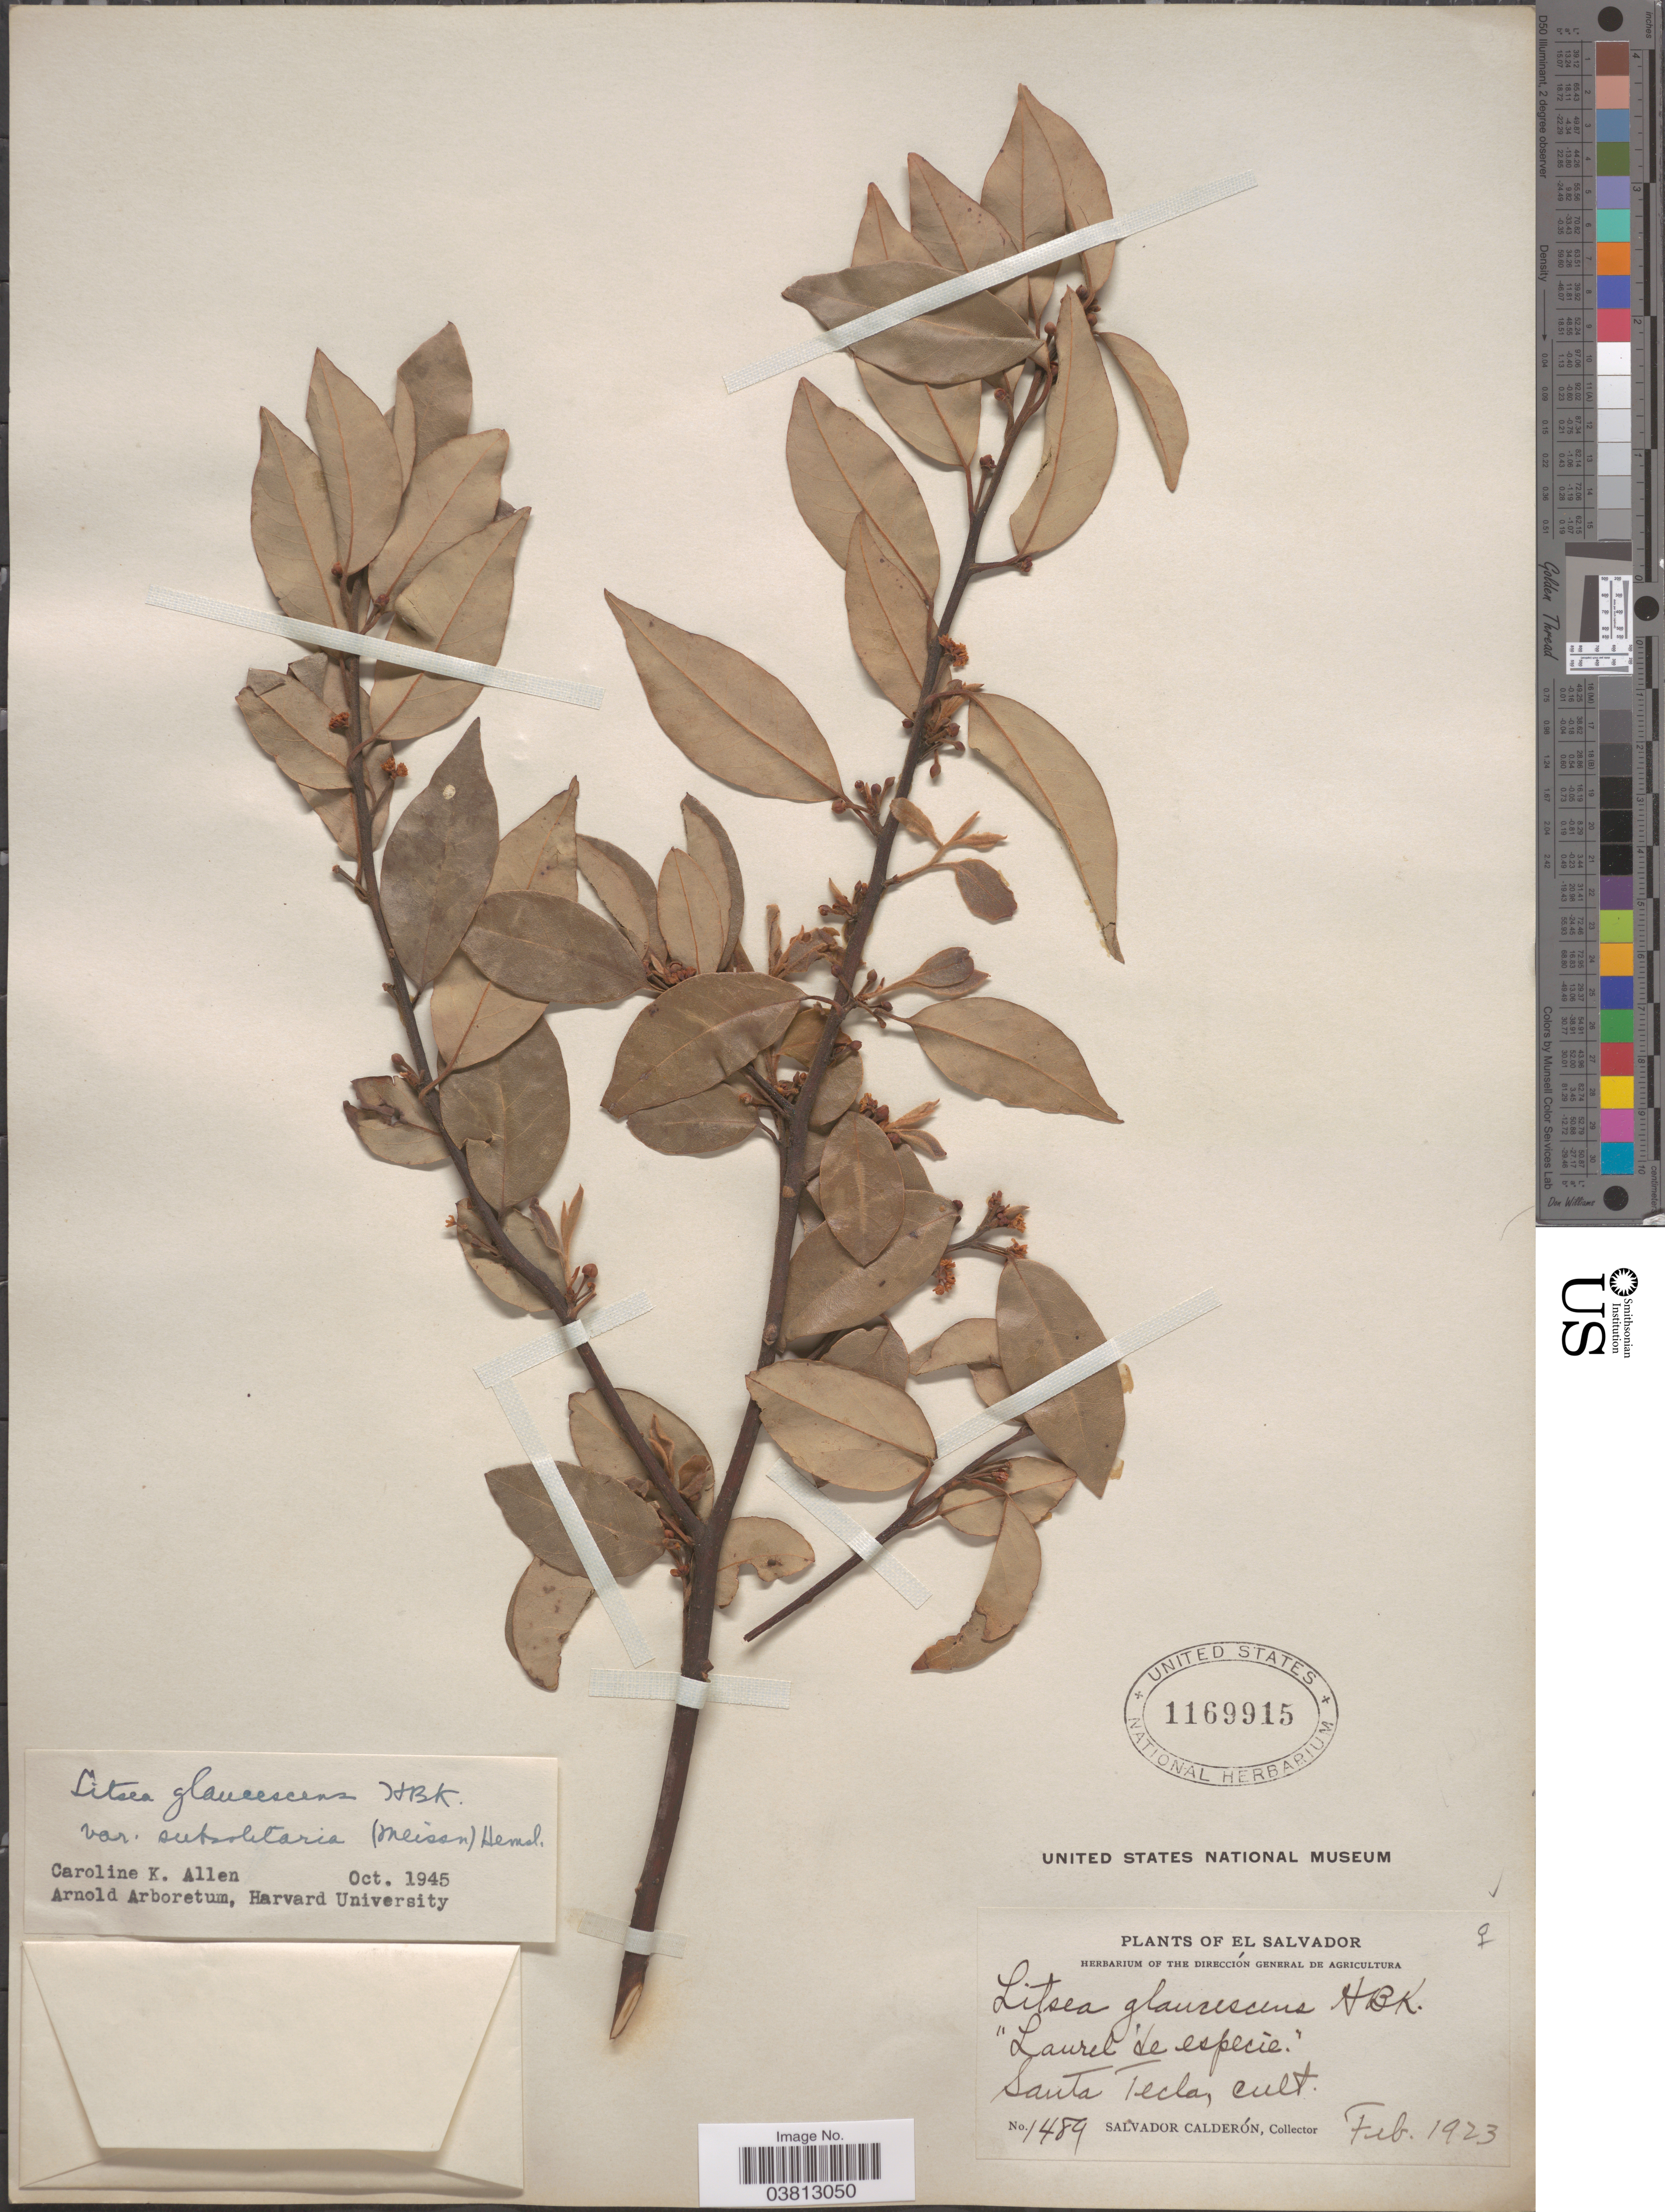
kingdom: Plantae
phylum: Tracheophyta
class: Magnoliopsida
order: Laurales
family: Lauraceae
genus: Litsea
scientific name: Litsea glaucescens var. subsolitaria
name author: Kunth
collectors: S. Calderón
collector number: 1489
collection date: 1923-02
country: El Salvador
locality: Santa Tecla.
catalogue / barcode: US 1169915